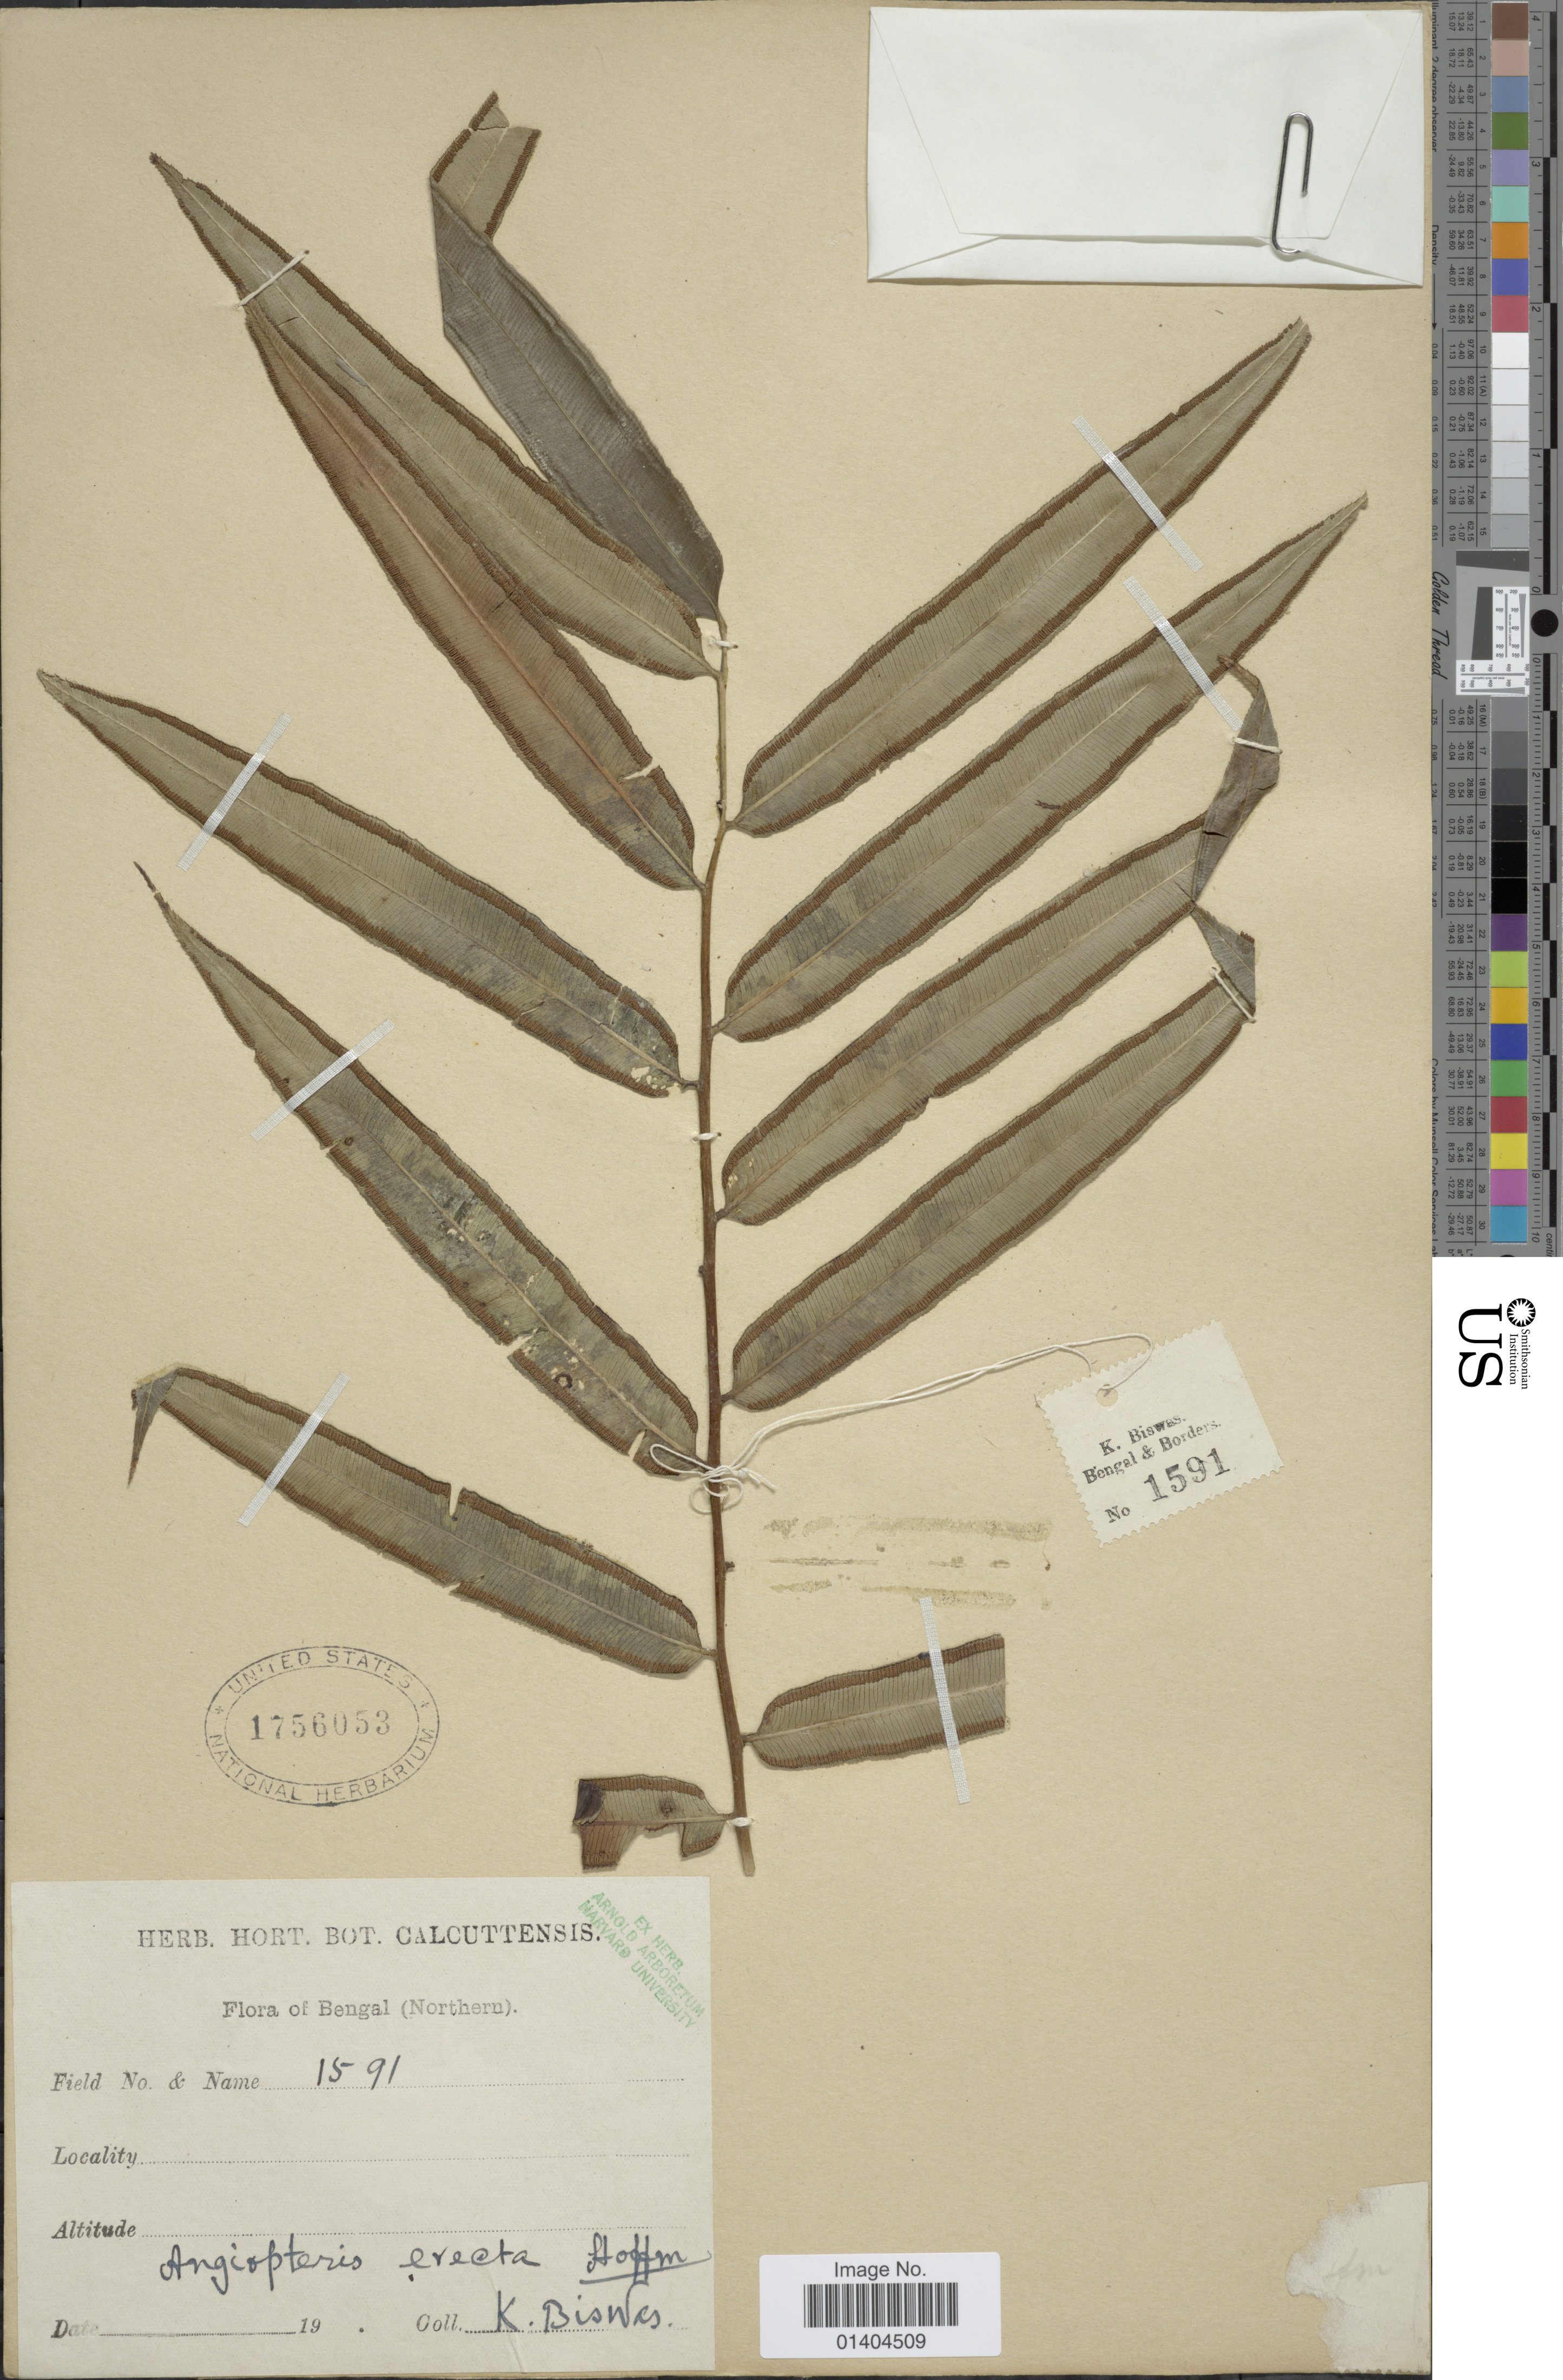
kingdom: Plantae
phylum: Tracheophyta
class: Polypodiopsida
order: Marattiales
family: Marattiaceae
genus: Angiopteris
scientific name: Angiopteris evecta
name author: (G. Forst.) Hoffm.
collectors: K. Biswas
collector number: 1591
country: India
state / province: West Bengal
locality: Bengal (Northern)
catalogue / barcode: US 1756053